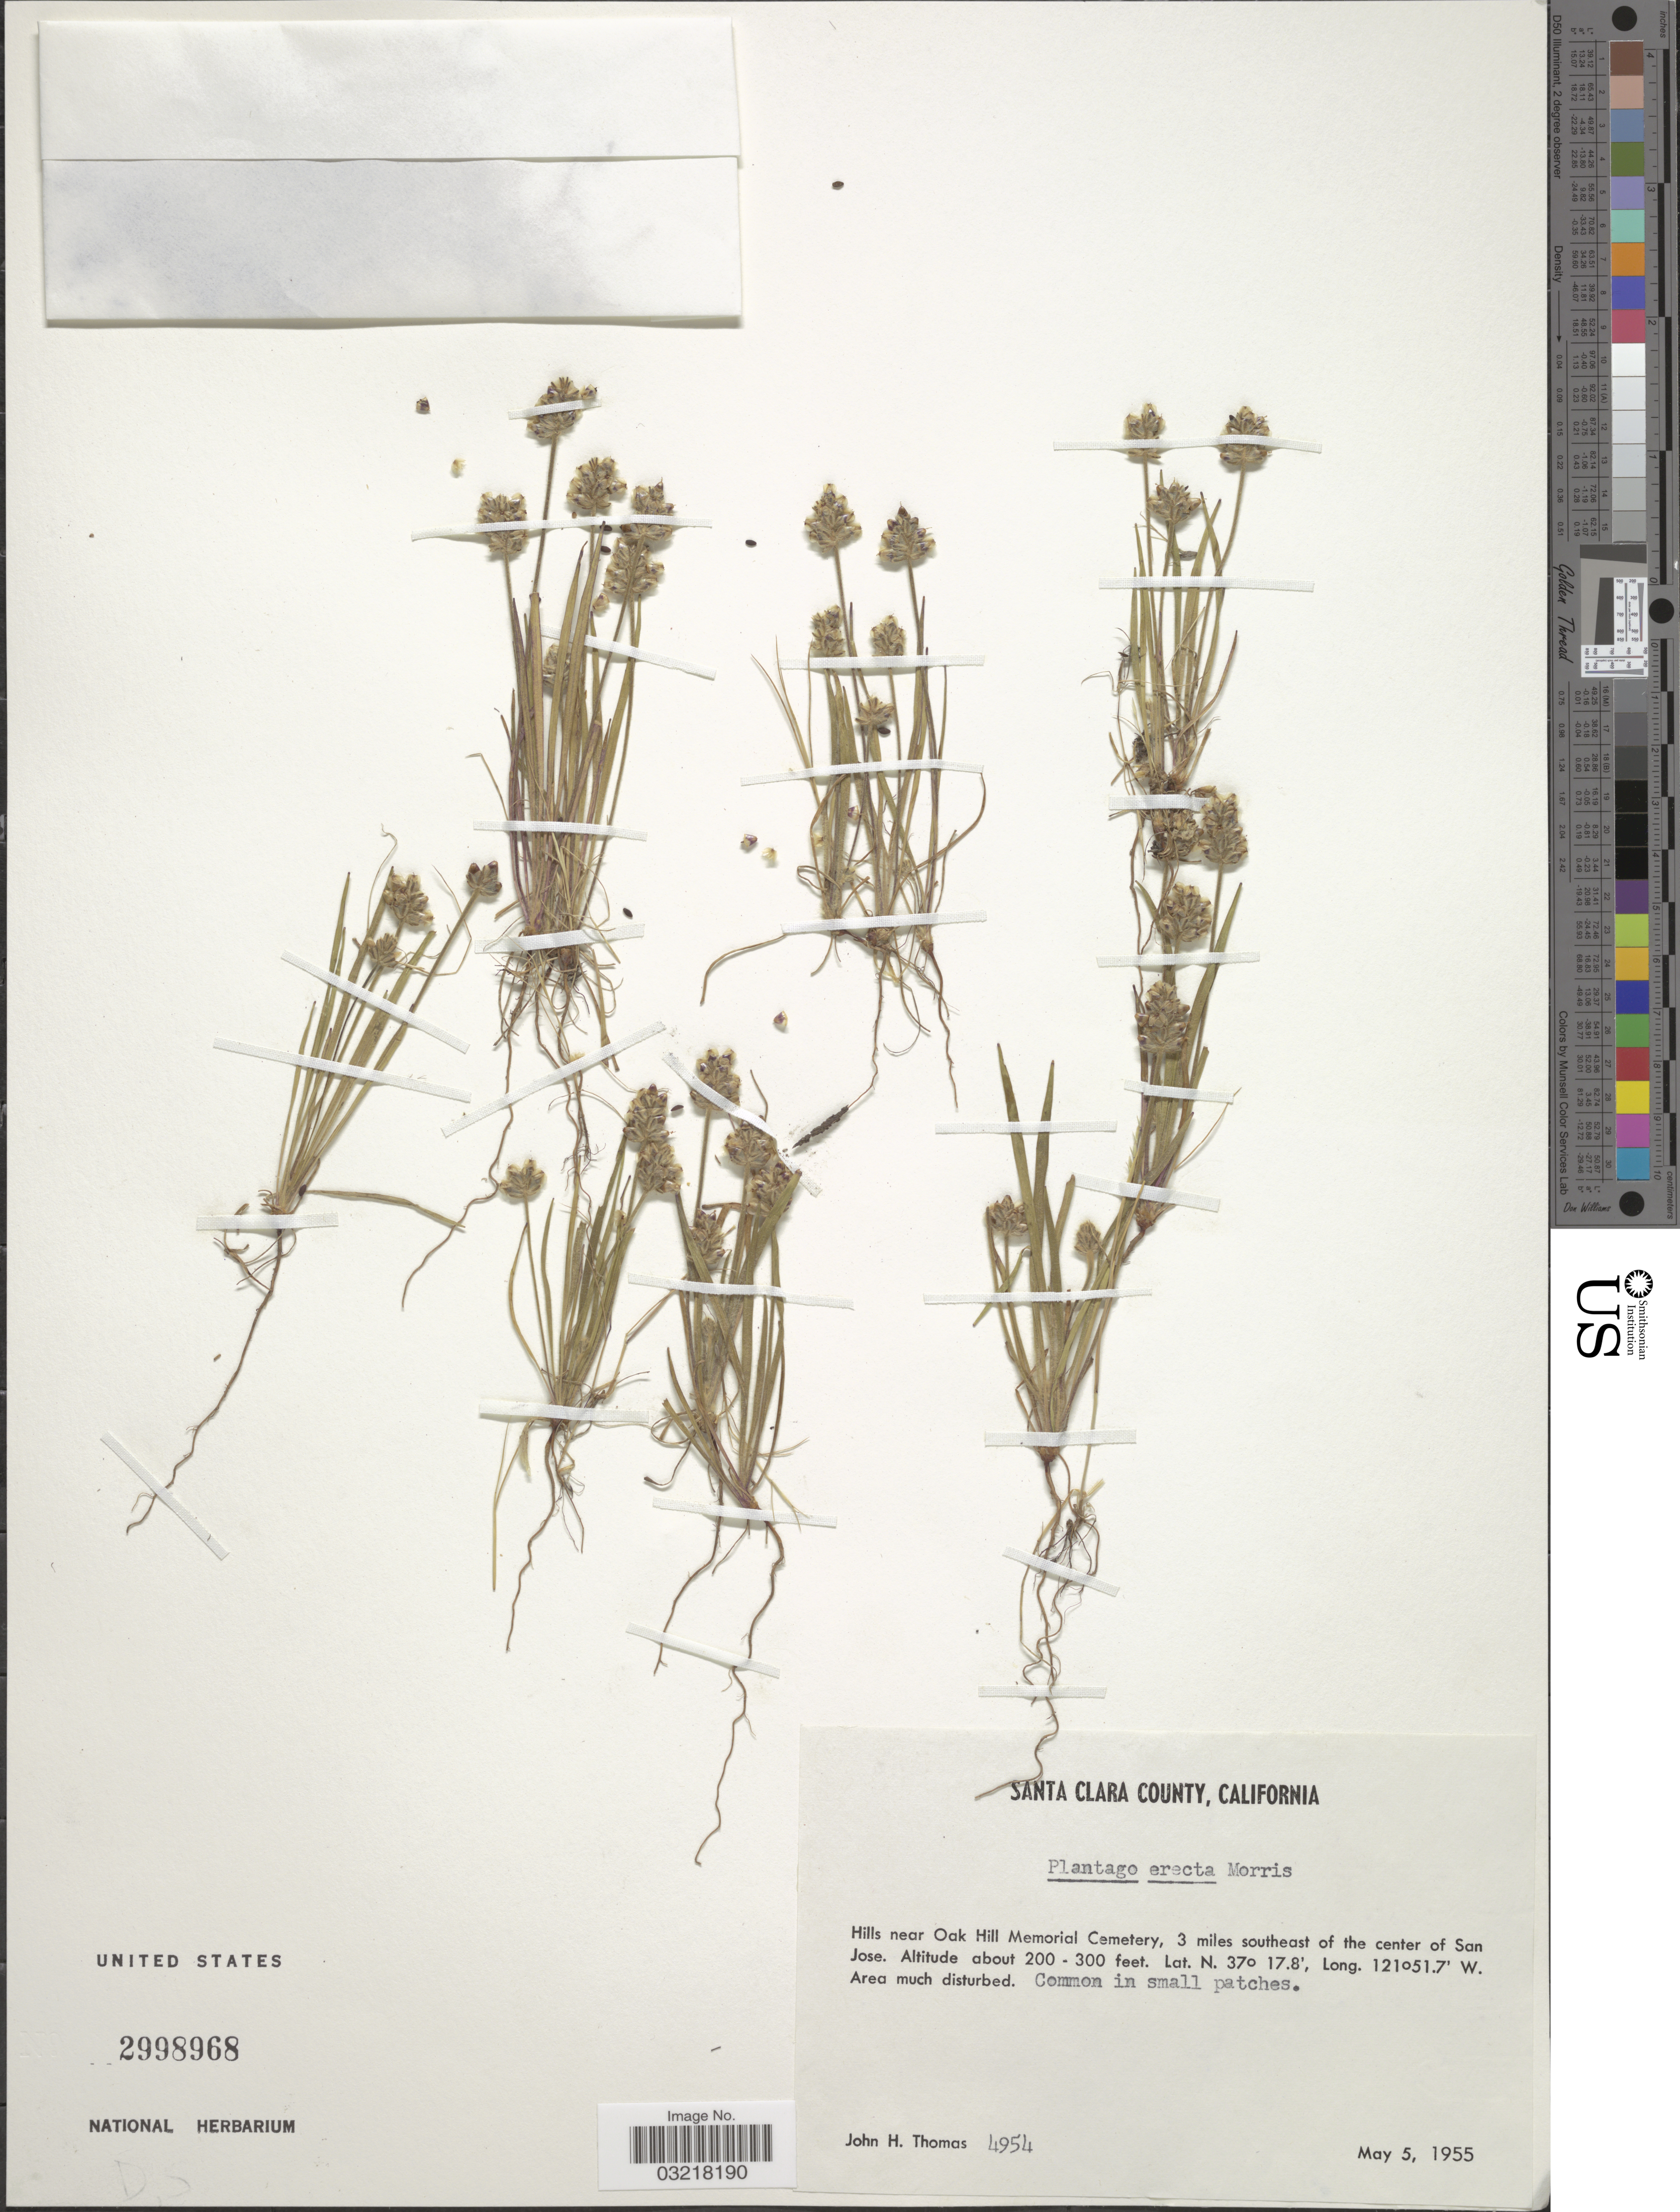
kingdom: Plantae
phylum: Tracheophyta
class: Magnoliopsida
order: Lamiales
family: Plantaginaceae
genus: Plantago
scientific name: Plantago erecta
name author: Morris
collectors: J. H. Thomas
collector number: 4954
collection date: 1955-05-05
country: United States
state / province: California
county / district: Santa Clara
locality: Santa Clara County. Hills near Oak Hill Memorial Cemetery, 3 miles southeast of the center of San Jose.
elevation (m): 61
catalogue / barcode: US 2998968